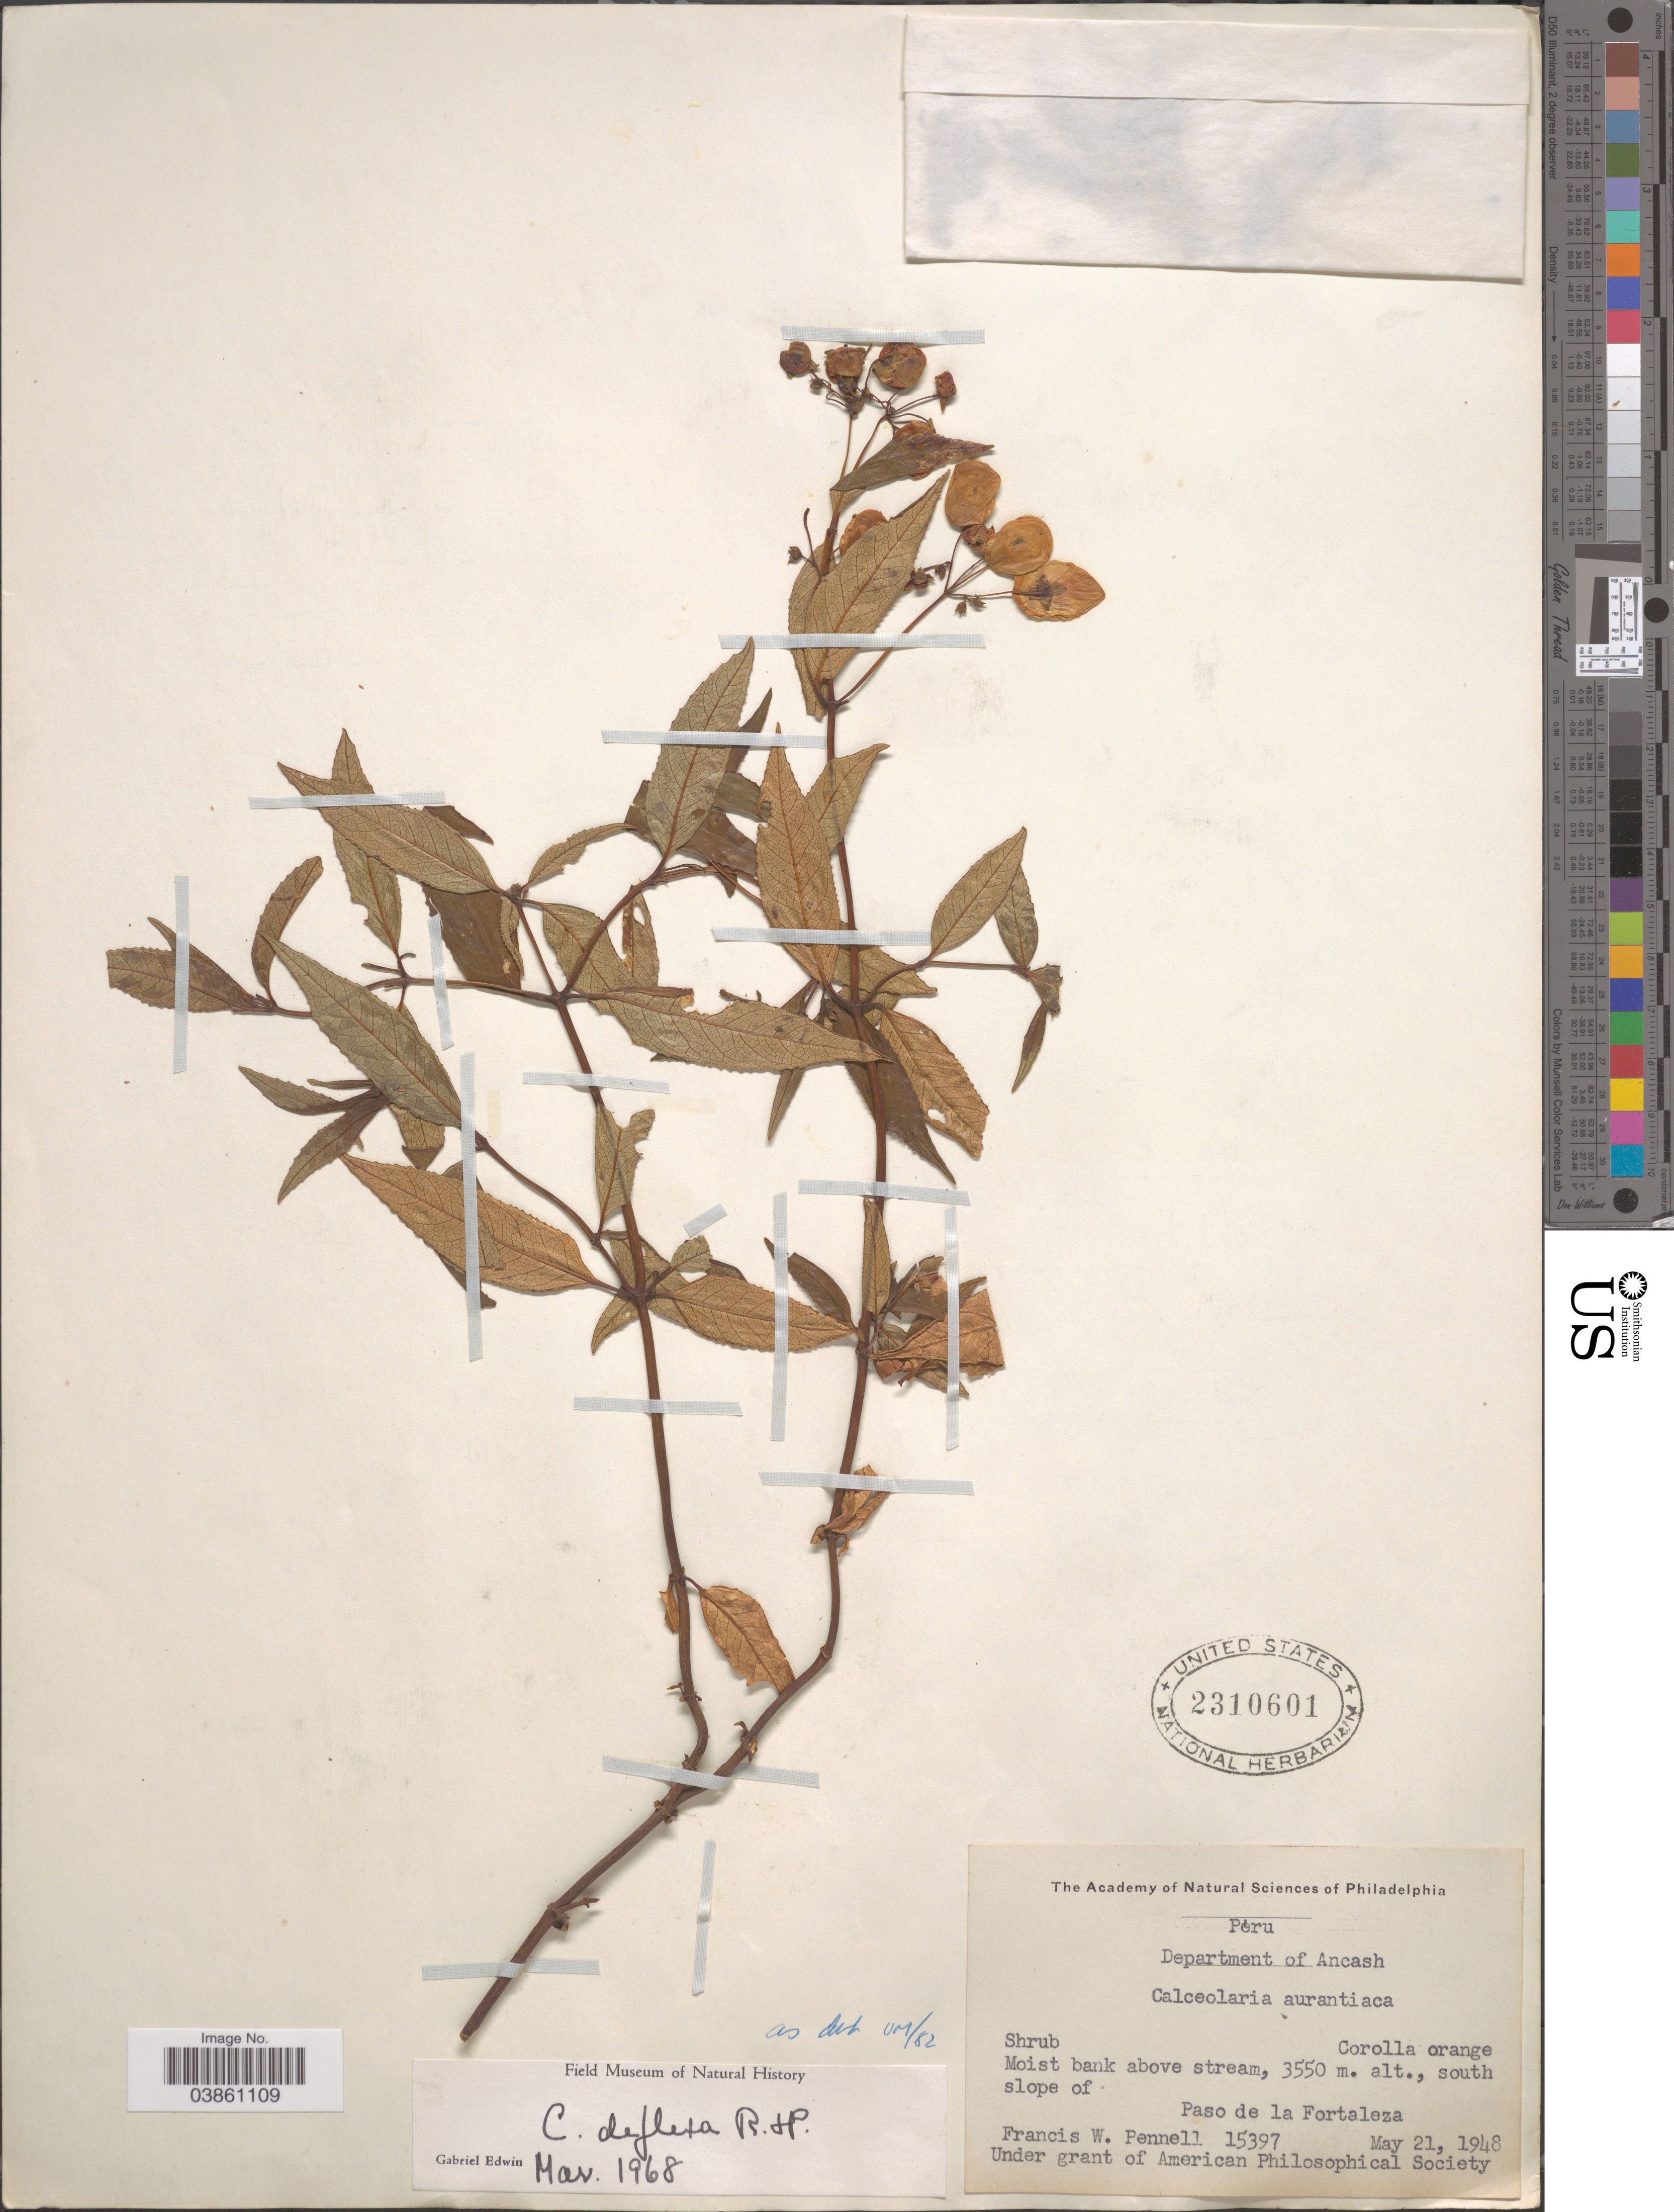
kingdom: Plantae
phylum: Tracheophyta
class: Magnoliopsida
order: Lamiales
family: Calceolariaceae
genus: Calceolaria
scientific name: Calceolaria deflexa subsp. deflexa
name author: Ruiz & Pav.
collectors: F. W. Pennell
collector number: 15397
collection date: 1948-05-21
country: Peru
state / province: Ancash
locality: Department of Ancash. South slope of Paso de la Fortaleza.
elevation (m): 3550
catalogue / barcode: US 2310601